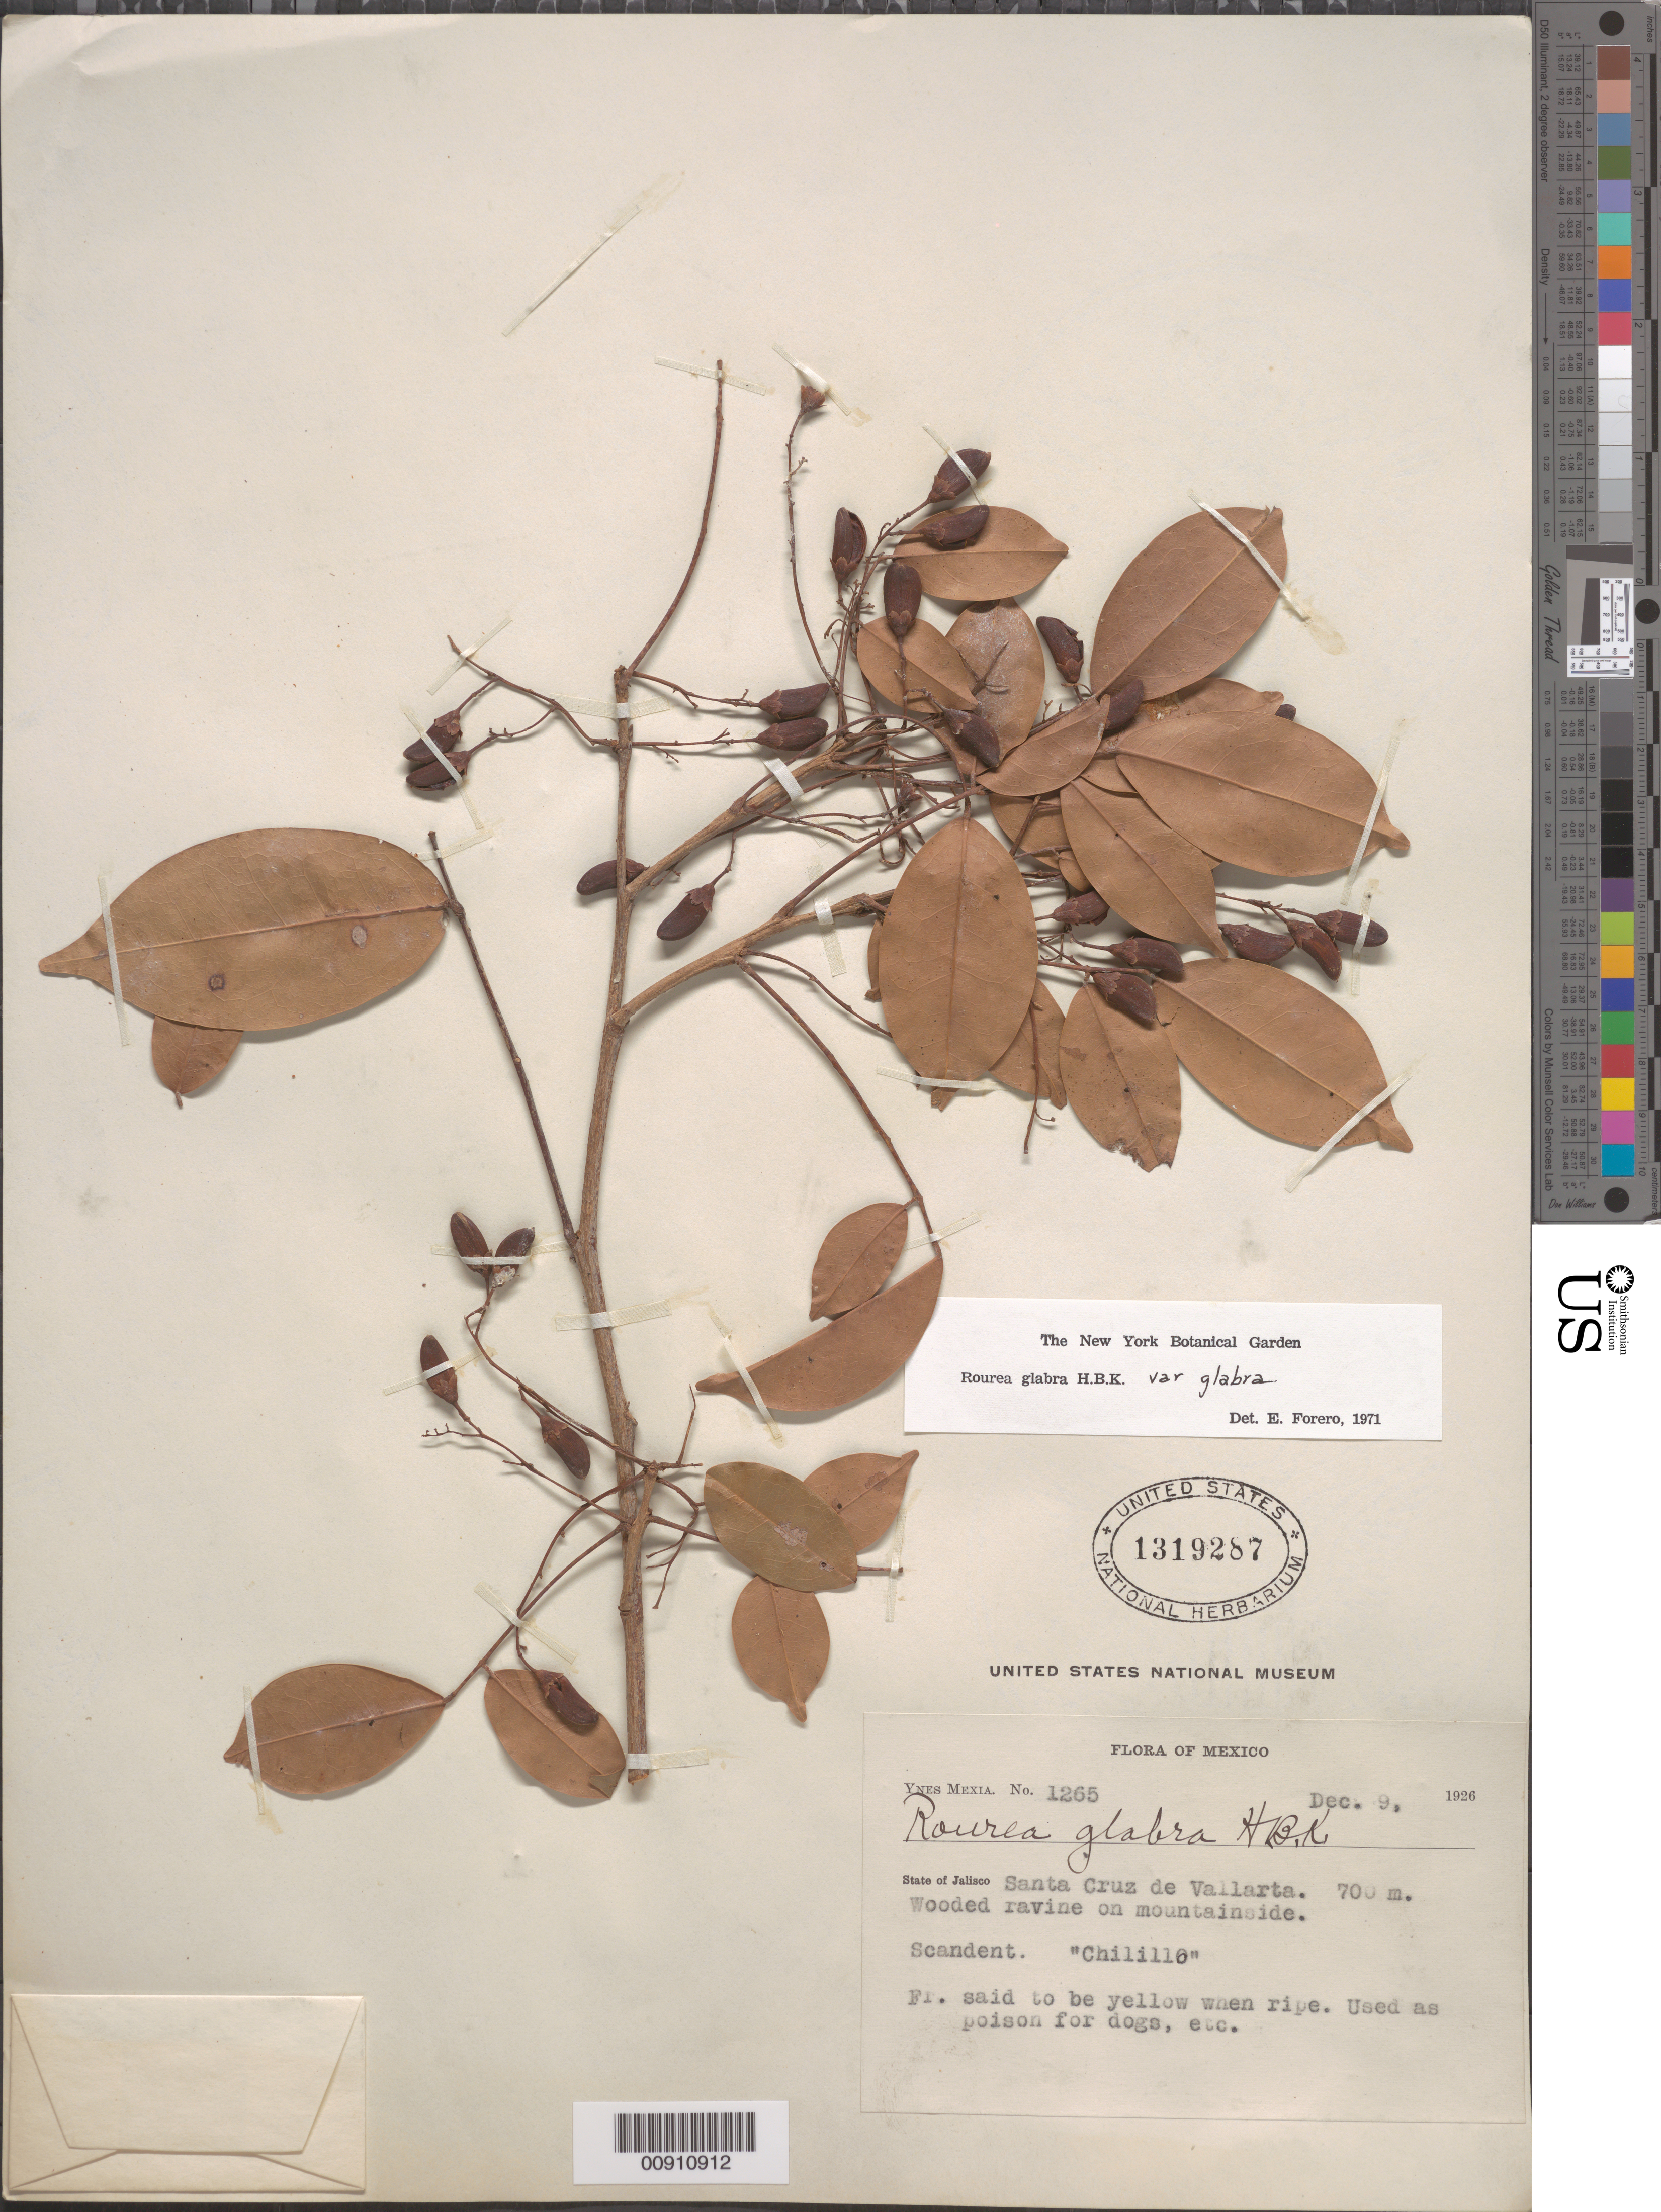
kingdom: Plantae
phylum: Tracheophyta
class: Magnoliopsida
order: Oxalidales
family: Connaraceae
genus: Rourea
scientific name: Rourea glabra var. glabra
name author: Kunth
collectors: Y. Mexia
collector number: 1265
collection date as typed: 09 Dec 1926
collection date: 1926-12-09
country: Mexico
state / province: Jalisco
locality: State of Jalisco. Santa Cruz de Vallarta.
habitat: Wooded ravine on mountainside.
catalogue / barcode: US 1319287